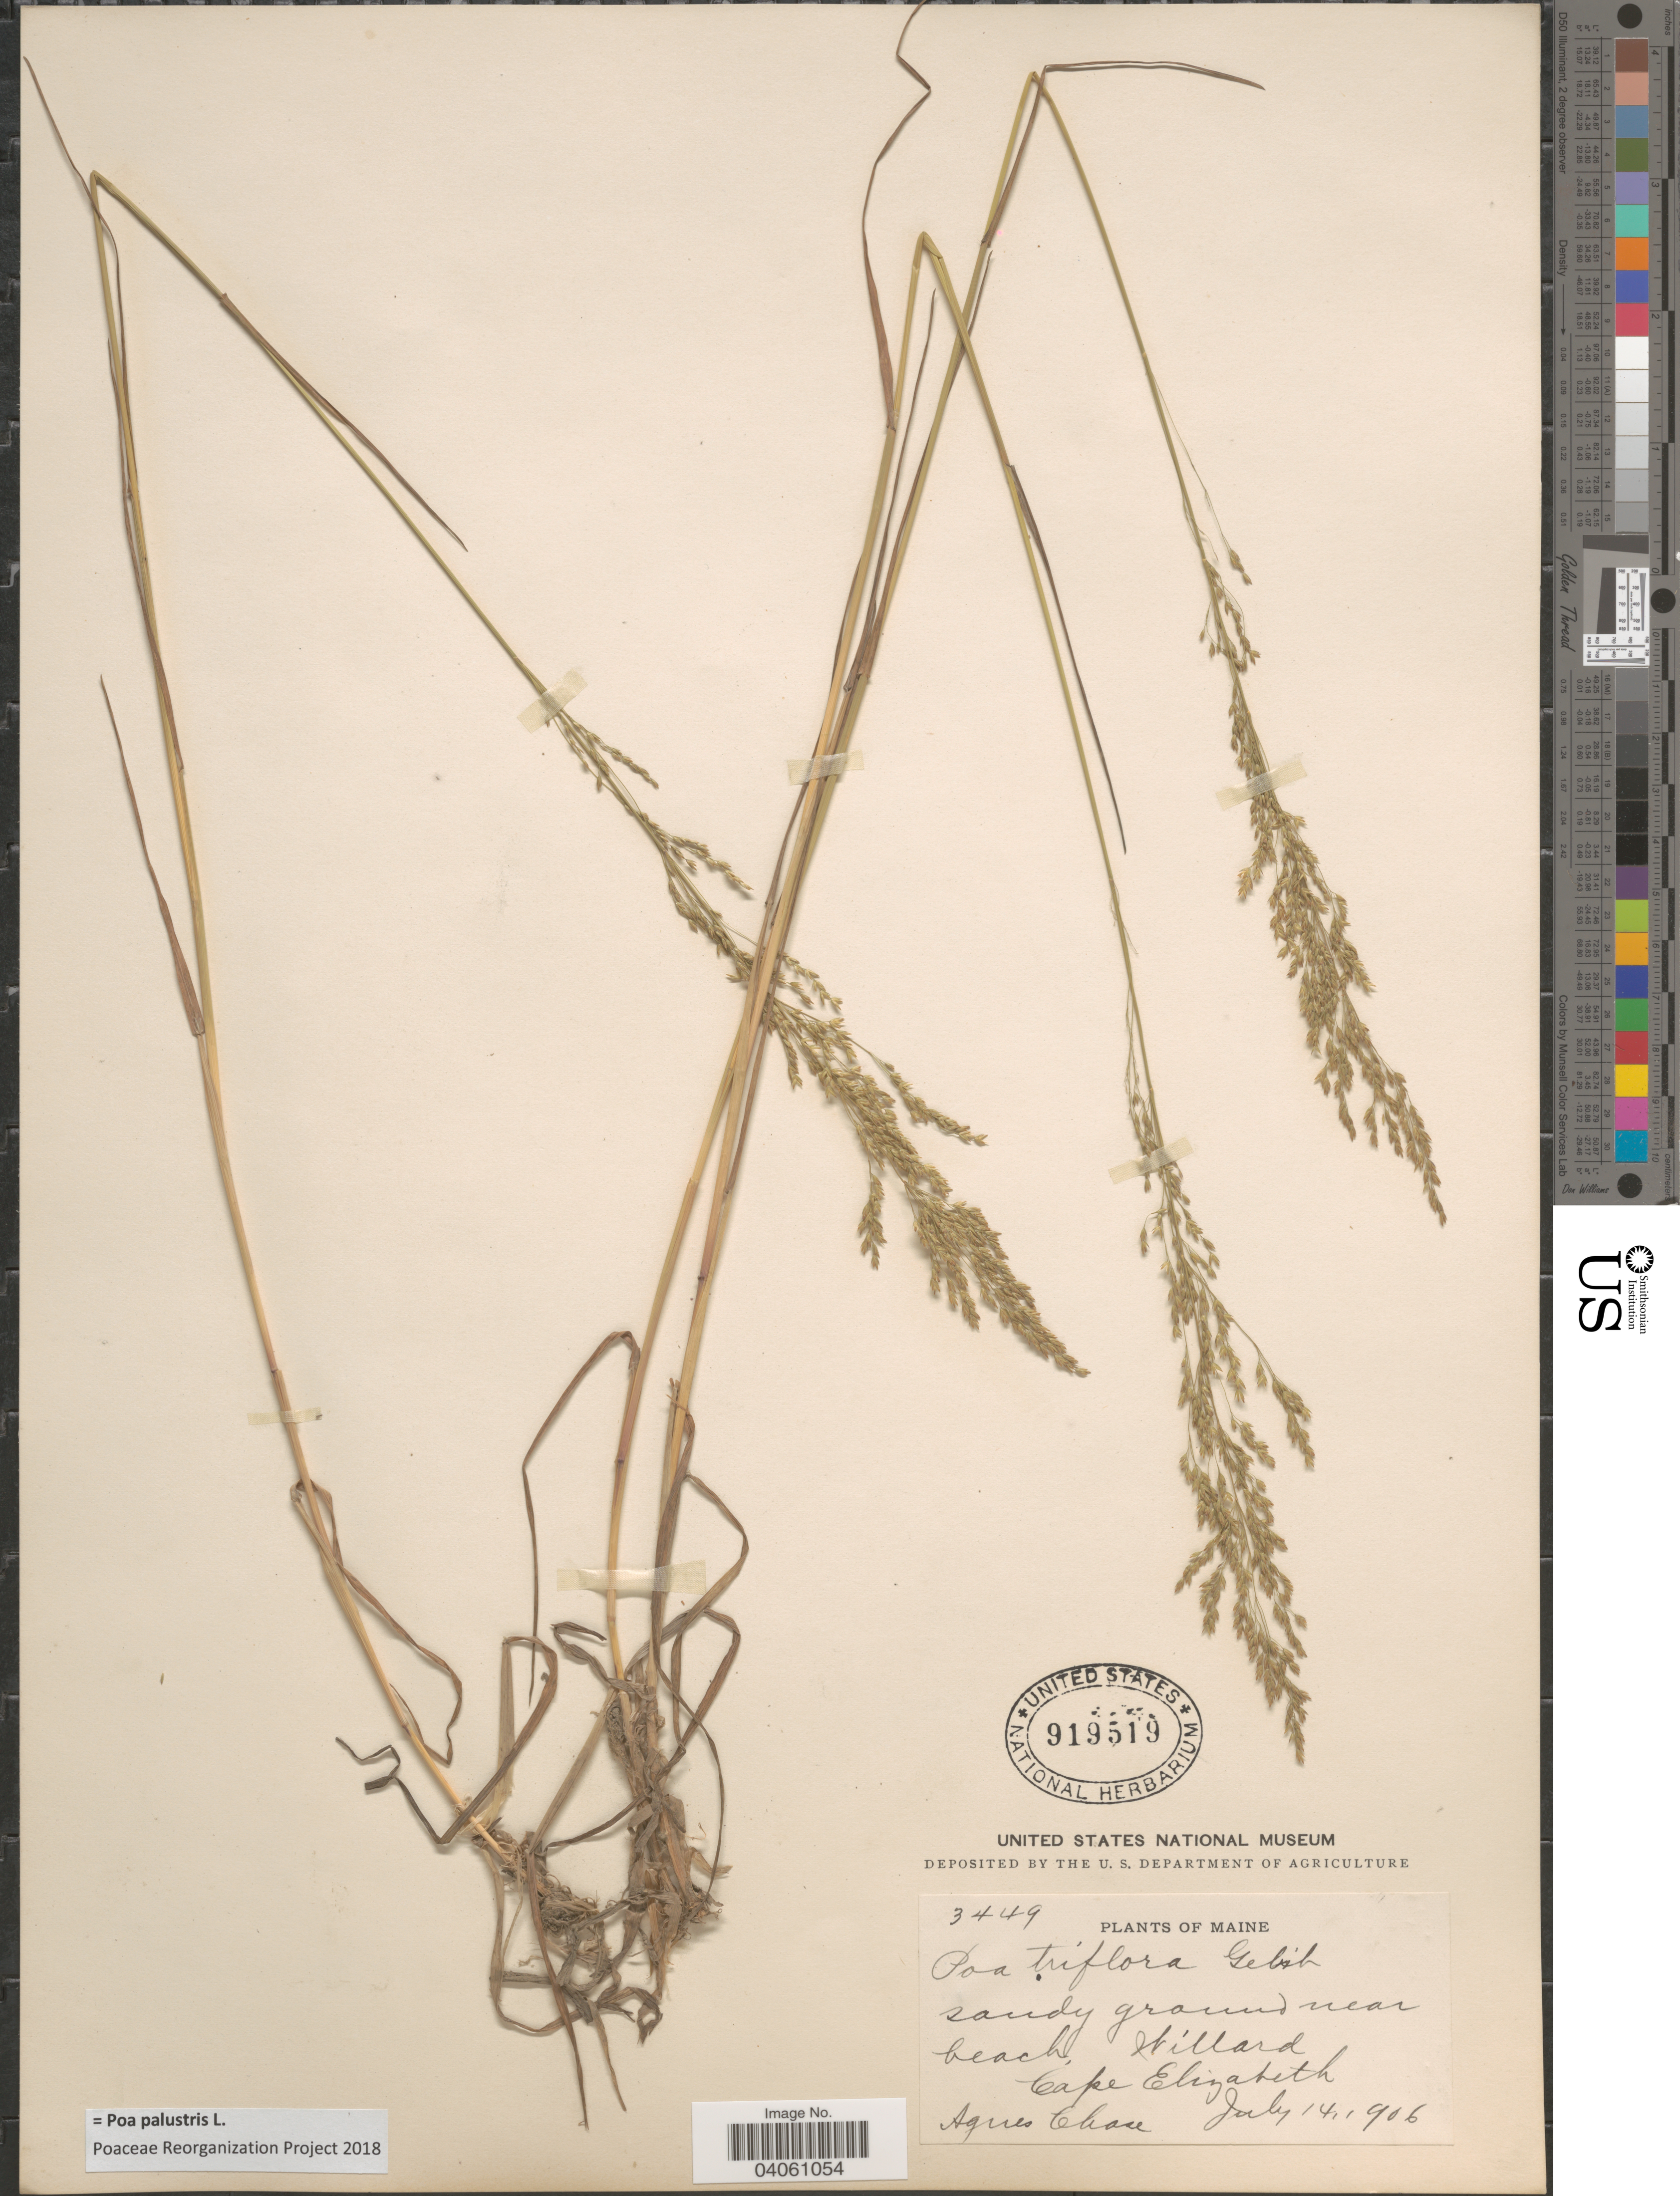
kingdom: Plantae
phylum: Tracheophyta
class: Liliopsida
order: Poales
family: Poaceae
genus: Poa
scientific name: Poa palustris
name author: L.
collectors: A. Chase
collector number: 3449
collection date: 1906-07-14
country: United States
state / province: Maine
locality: Near beach, Willard. Cape Elizabeth.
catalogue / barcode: US 919519